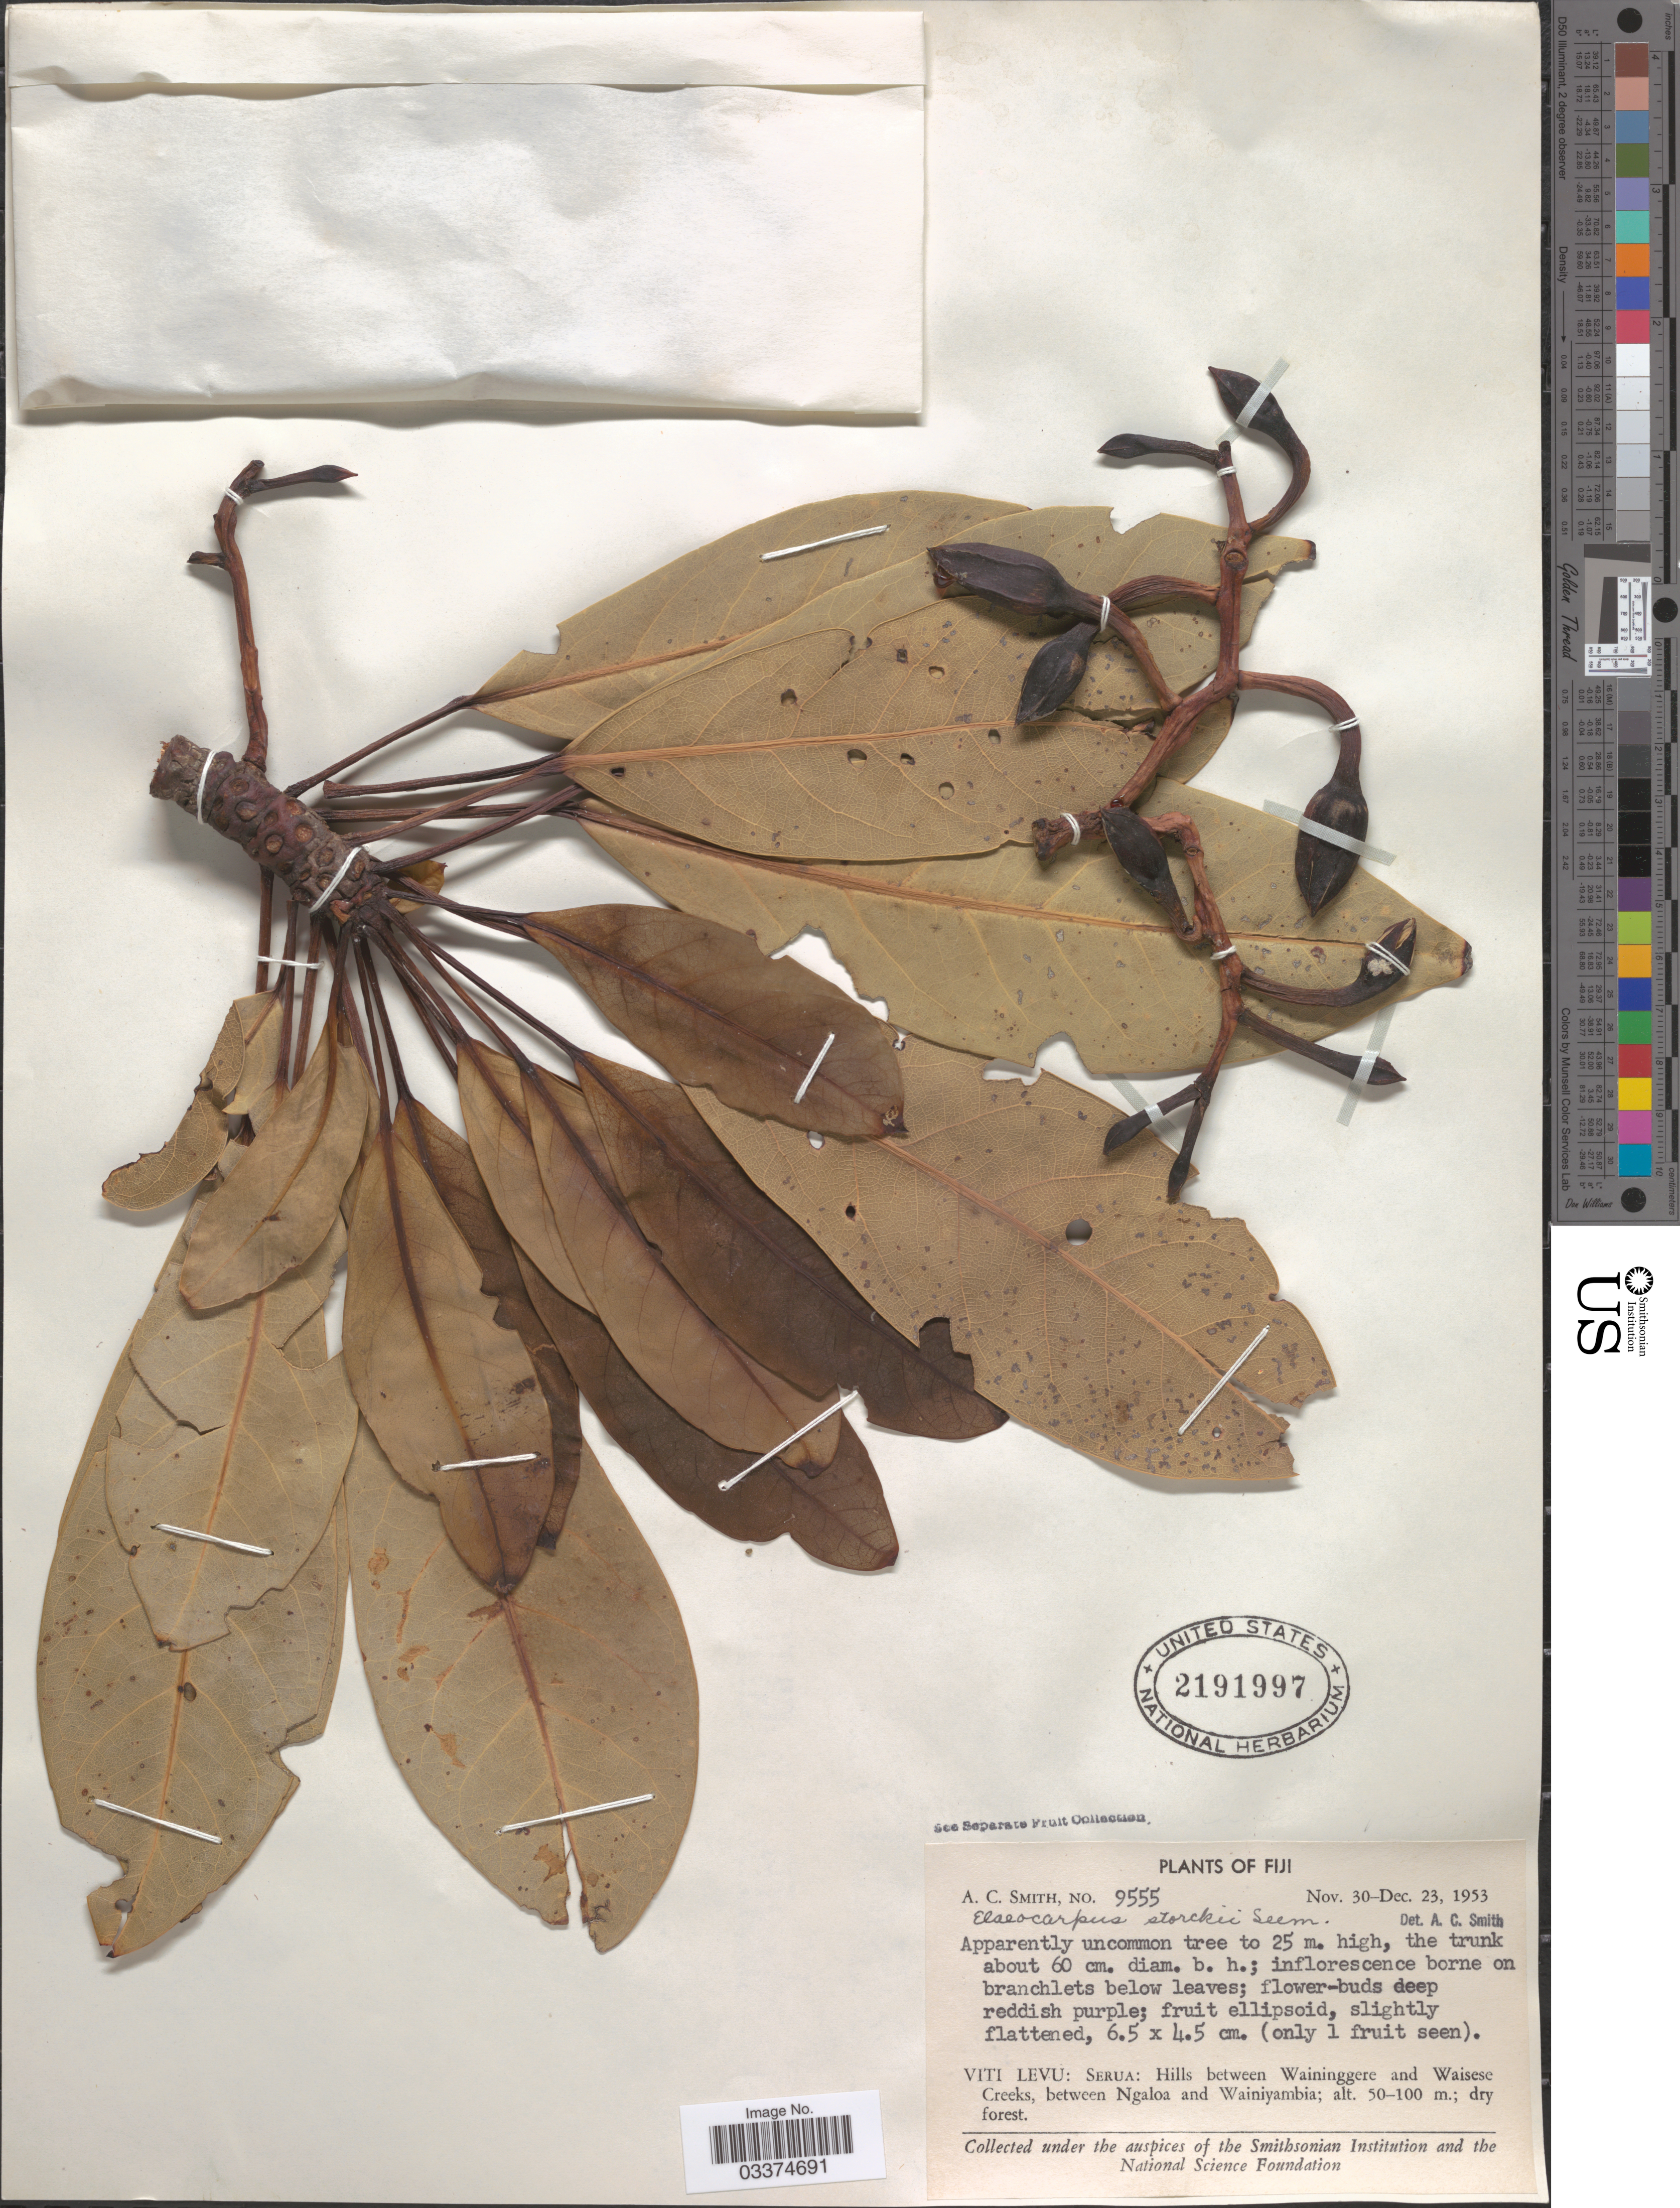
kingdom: Plantae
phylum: Tracheophyta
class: Magnoliopsida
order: Oxalidales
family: Elaeocarpaceae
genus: Elaeocarpus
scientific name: Elaeocarpus storckii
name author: Seem.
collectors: A. C. Smith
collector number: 9555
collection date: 1953-11-30/1953-12-23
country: Fiji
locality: Viti Levu: Serua: Hills between Wainiggere and Waisese Creeks, between Ngaloa and Wainiyambia.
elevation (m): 50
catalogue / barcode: US 2191997